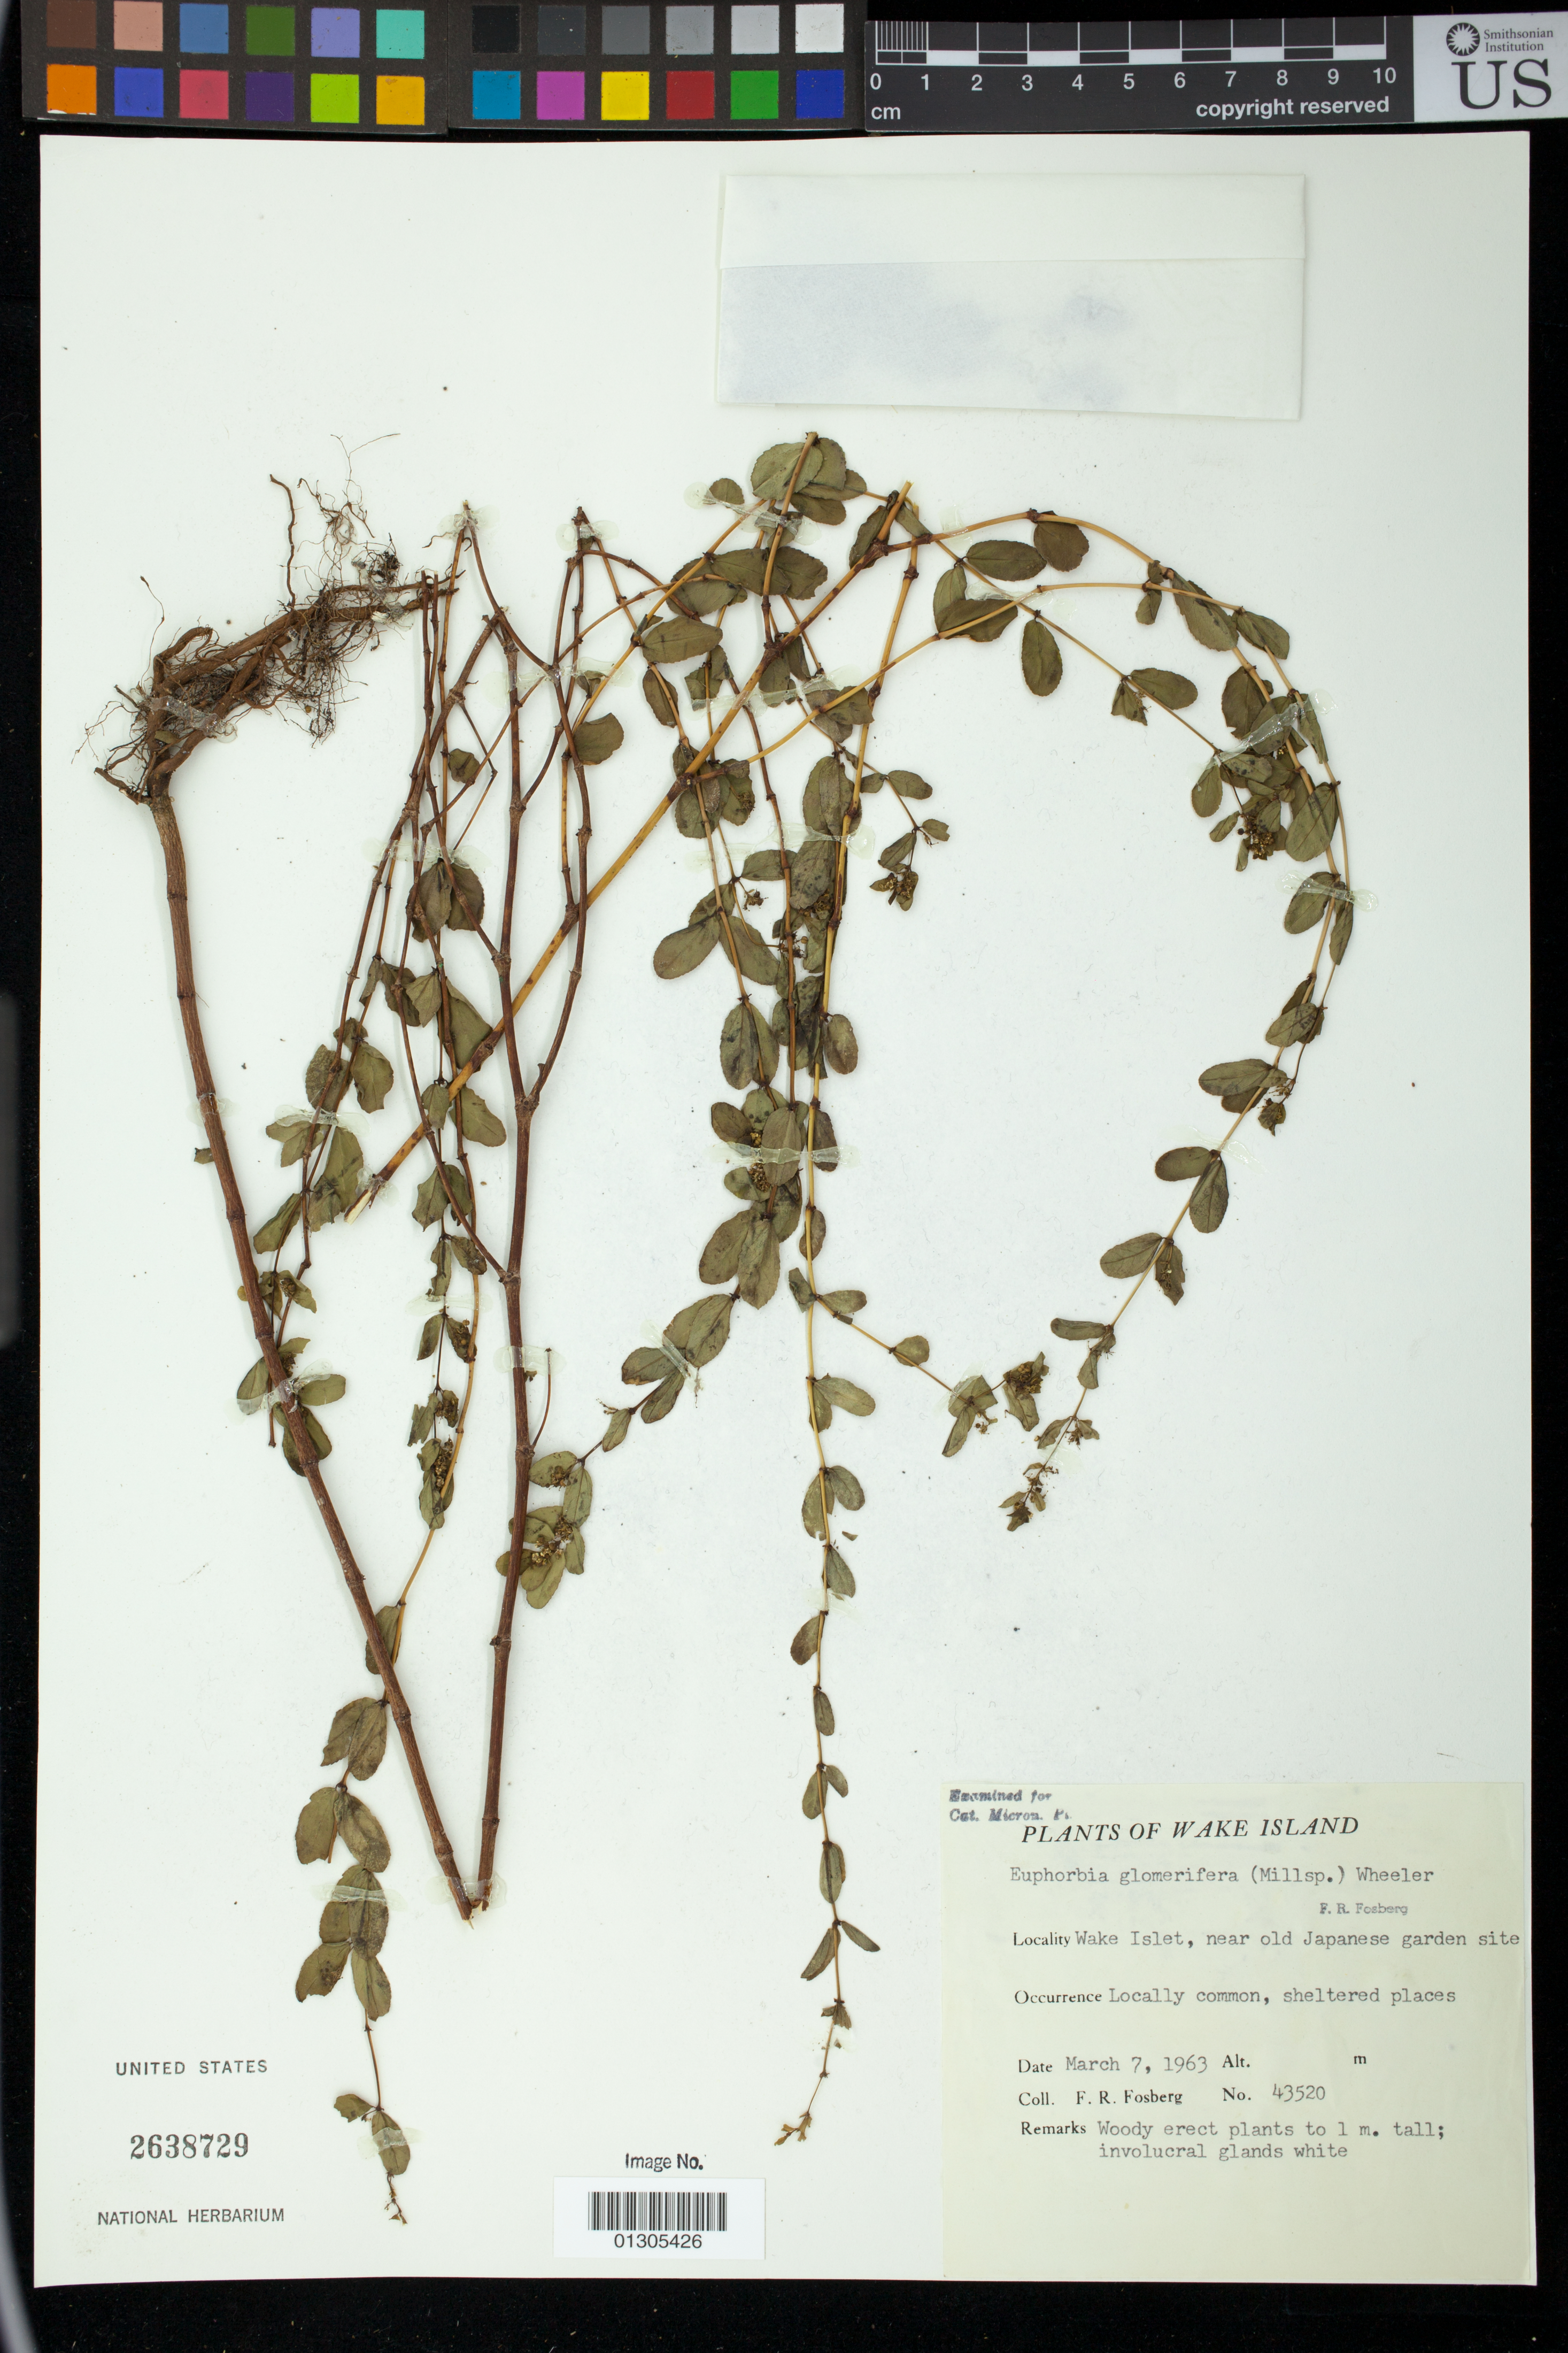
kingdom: Plantae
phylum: Tracheophyta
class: Magnoliopsida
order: Malpighiales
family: Euphorbiaceae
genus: Euphorbia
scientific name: Euphorbia hypericifolia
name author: L.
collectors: F. R. Fosberg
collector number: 43520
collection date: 1963-03-07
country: U.S. Administered Pacific Islands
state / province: Wake Island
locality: Wake Islet, near old Japanese garden site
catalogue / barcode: US 2638729